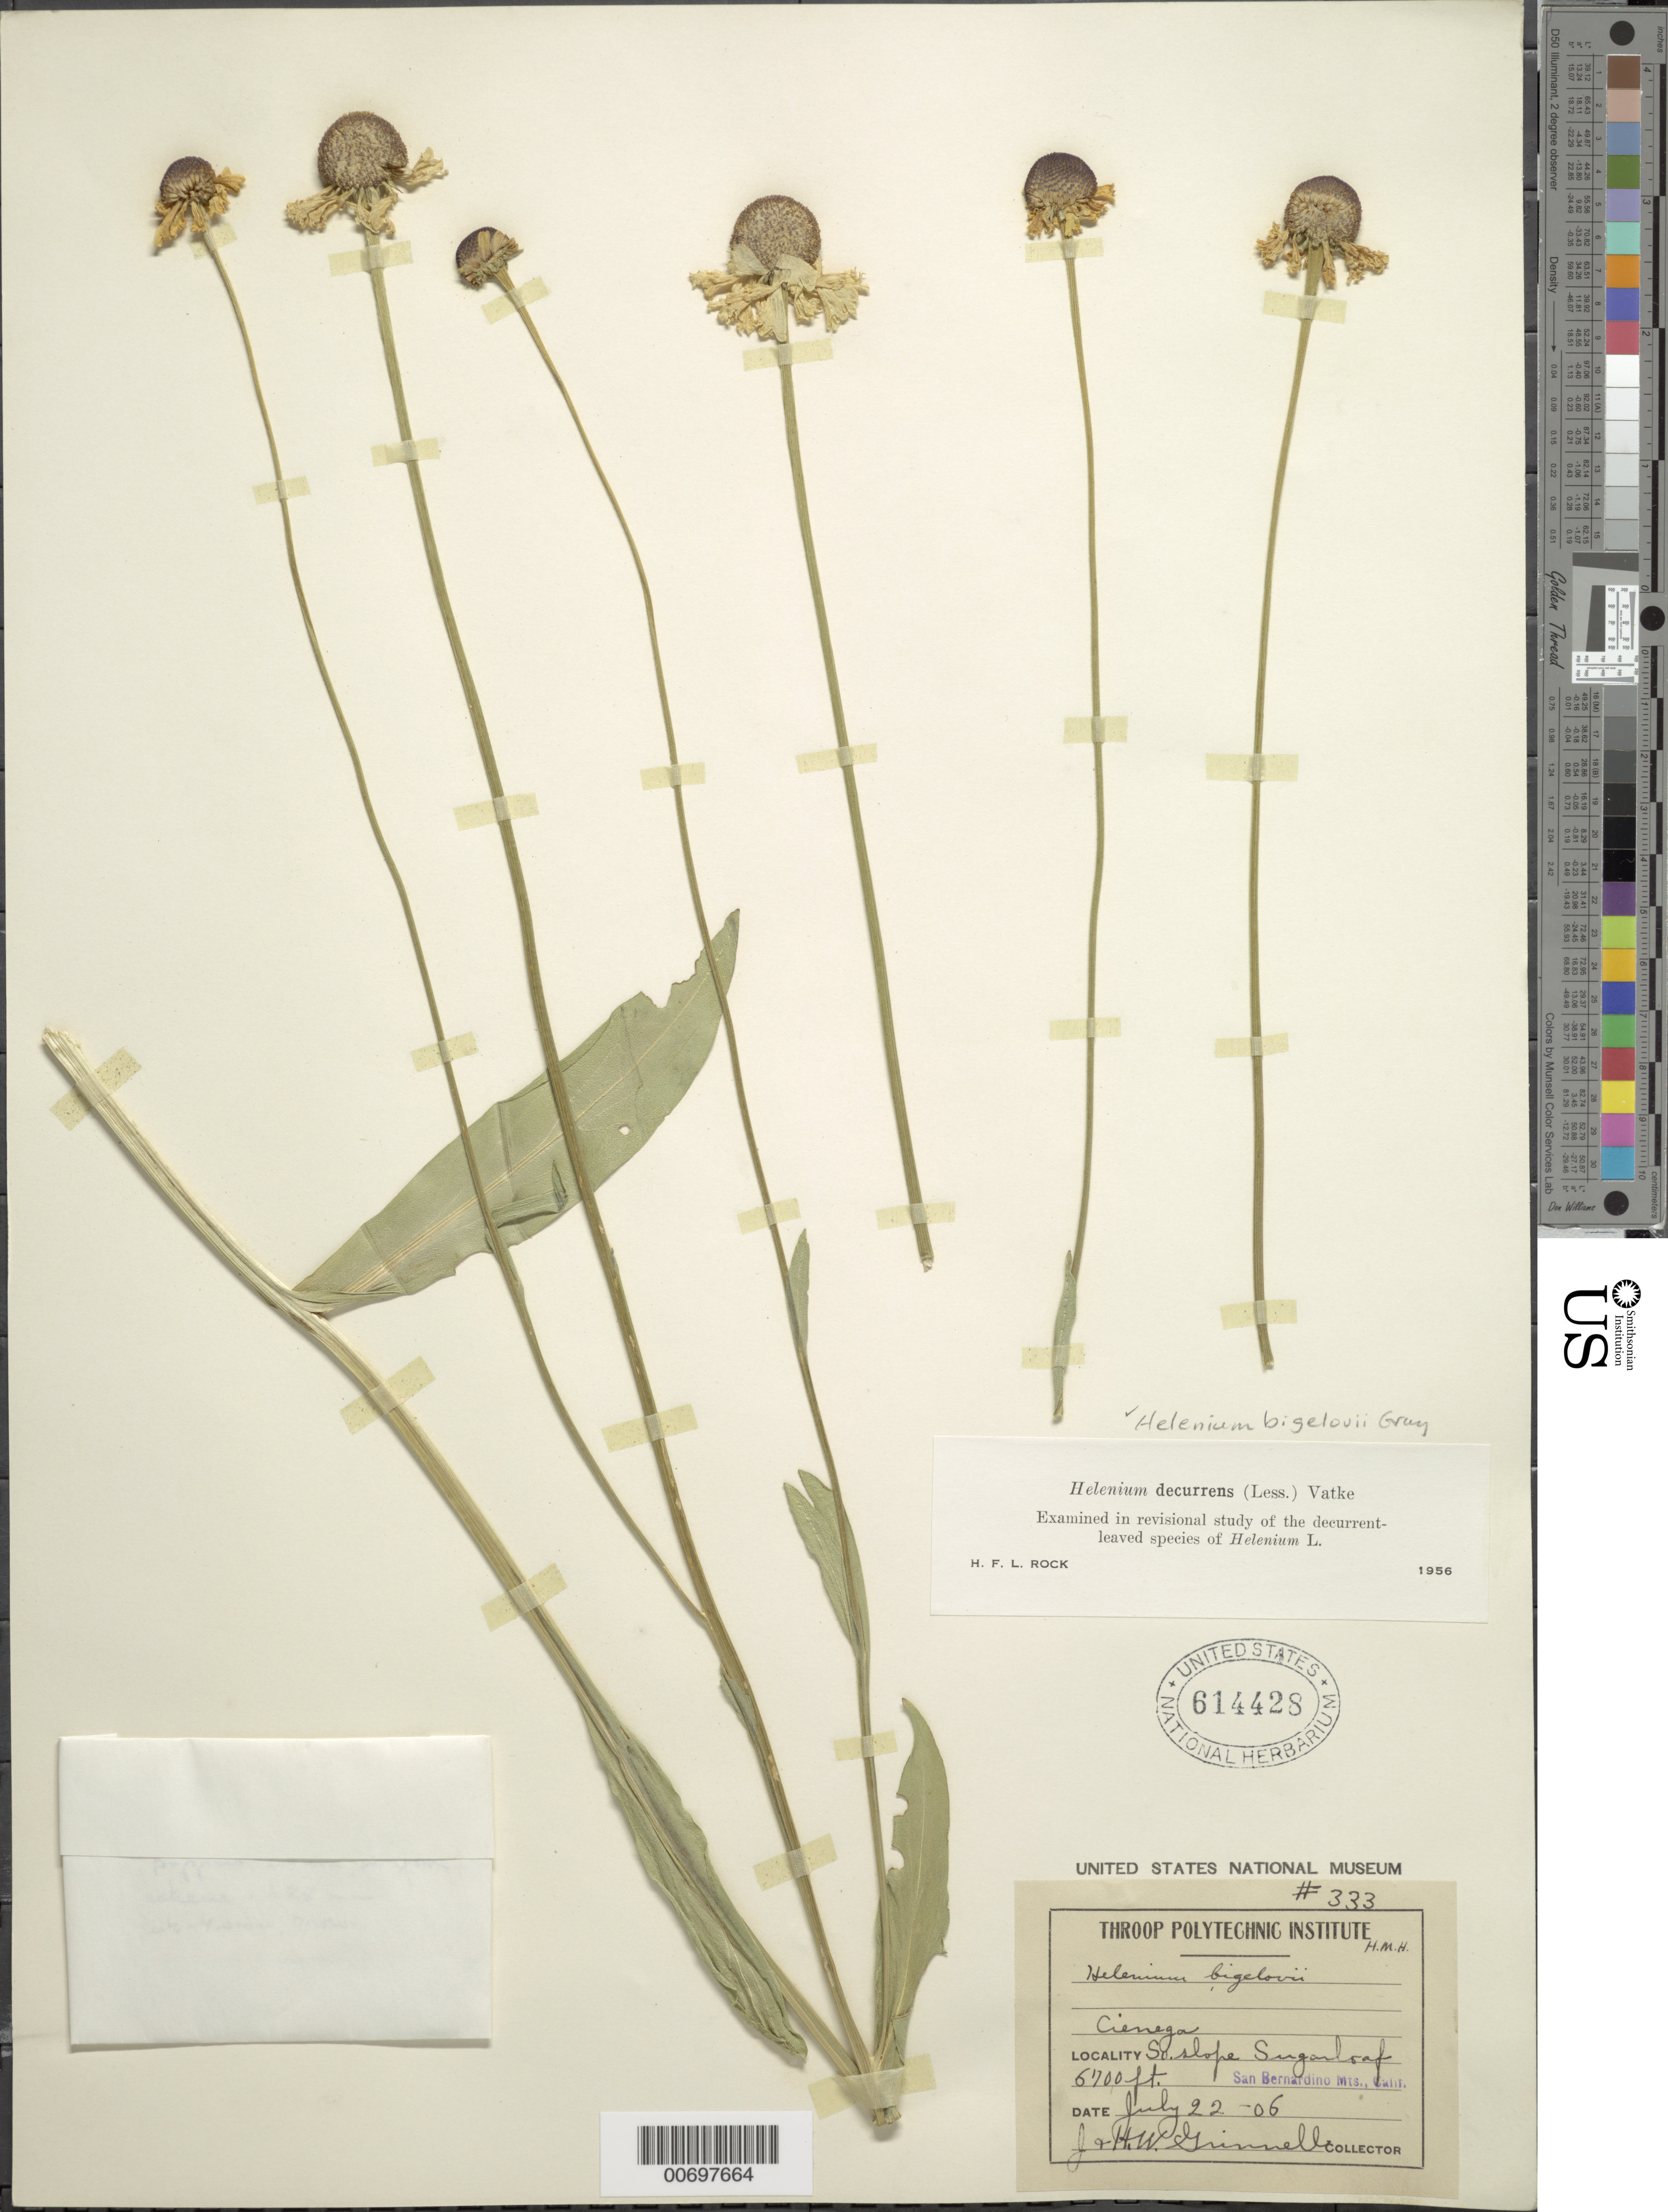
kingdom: Plantae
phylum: Tracheophyta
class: Magnoliopsida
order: Asterales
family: Asteraceae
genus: Helenium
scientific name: Helenium bigelovii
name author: A. Gray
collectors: J. Grinnell & H. Grinnell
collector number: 333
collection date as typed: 22 Jul 1906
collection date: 1906-07-22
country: United States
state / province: California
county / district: San Bernardino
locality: Cienega, Sugarloaf, San Bernardino Mts.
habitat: So. slope.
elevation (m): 2042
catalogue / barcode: US 614428